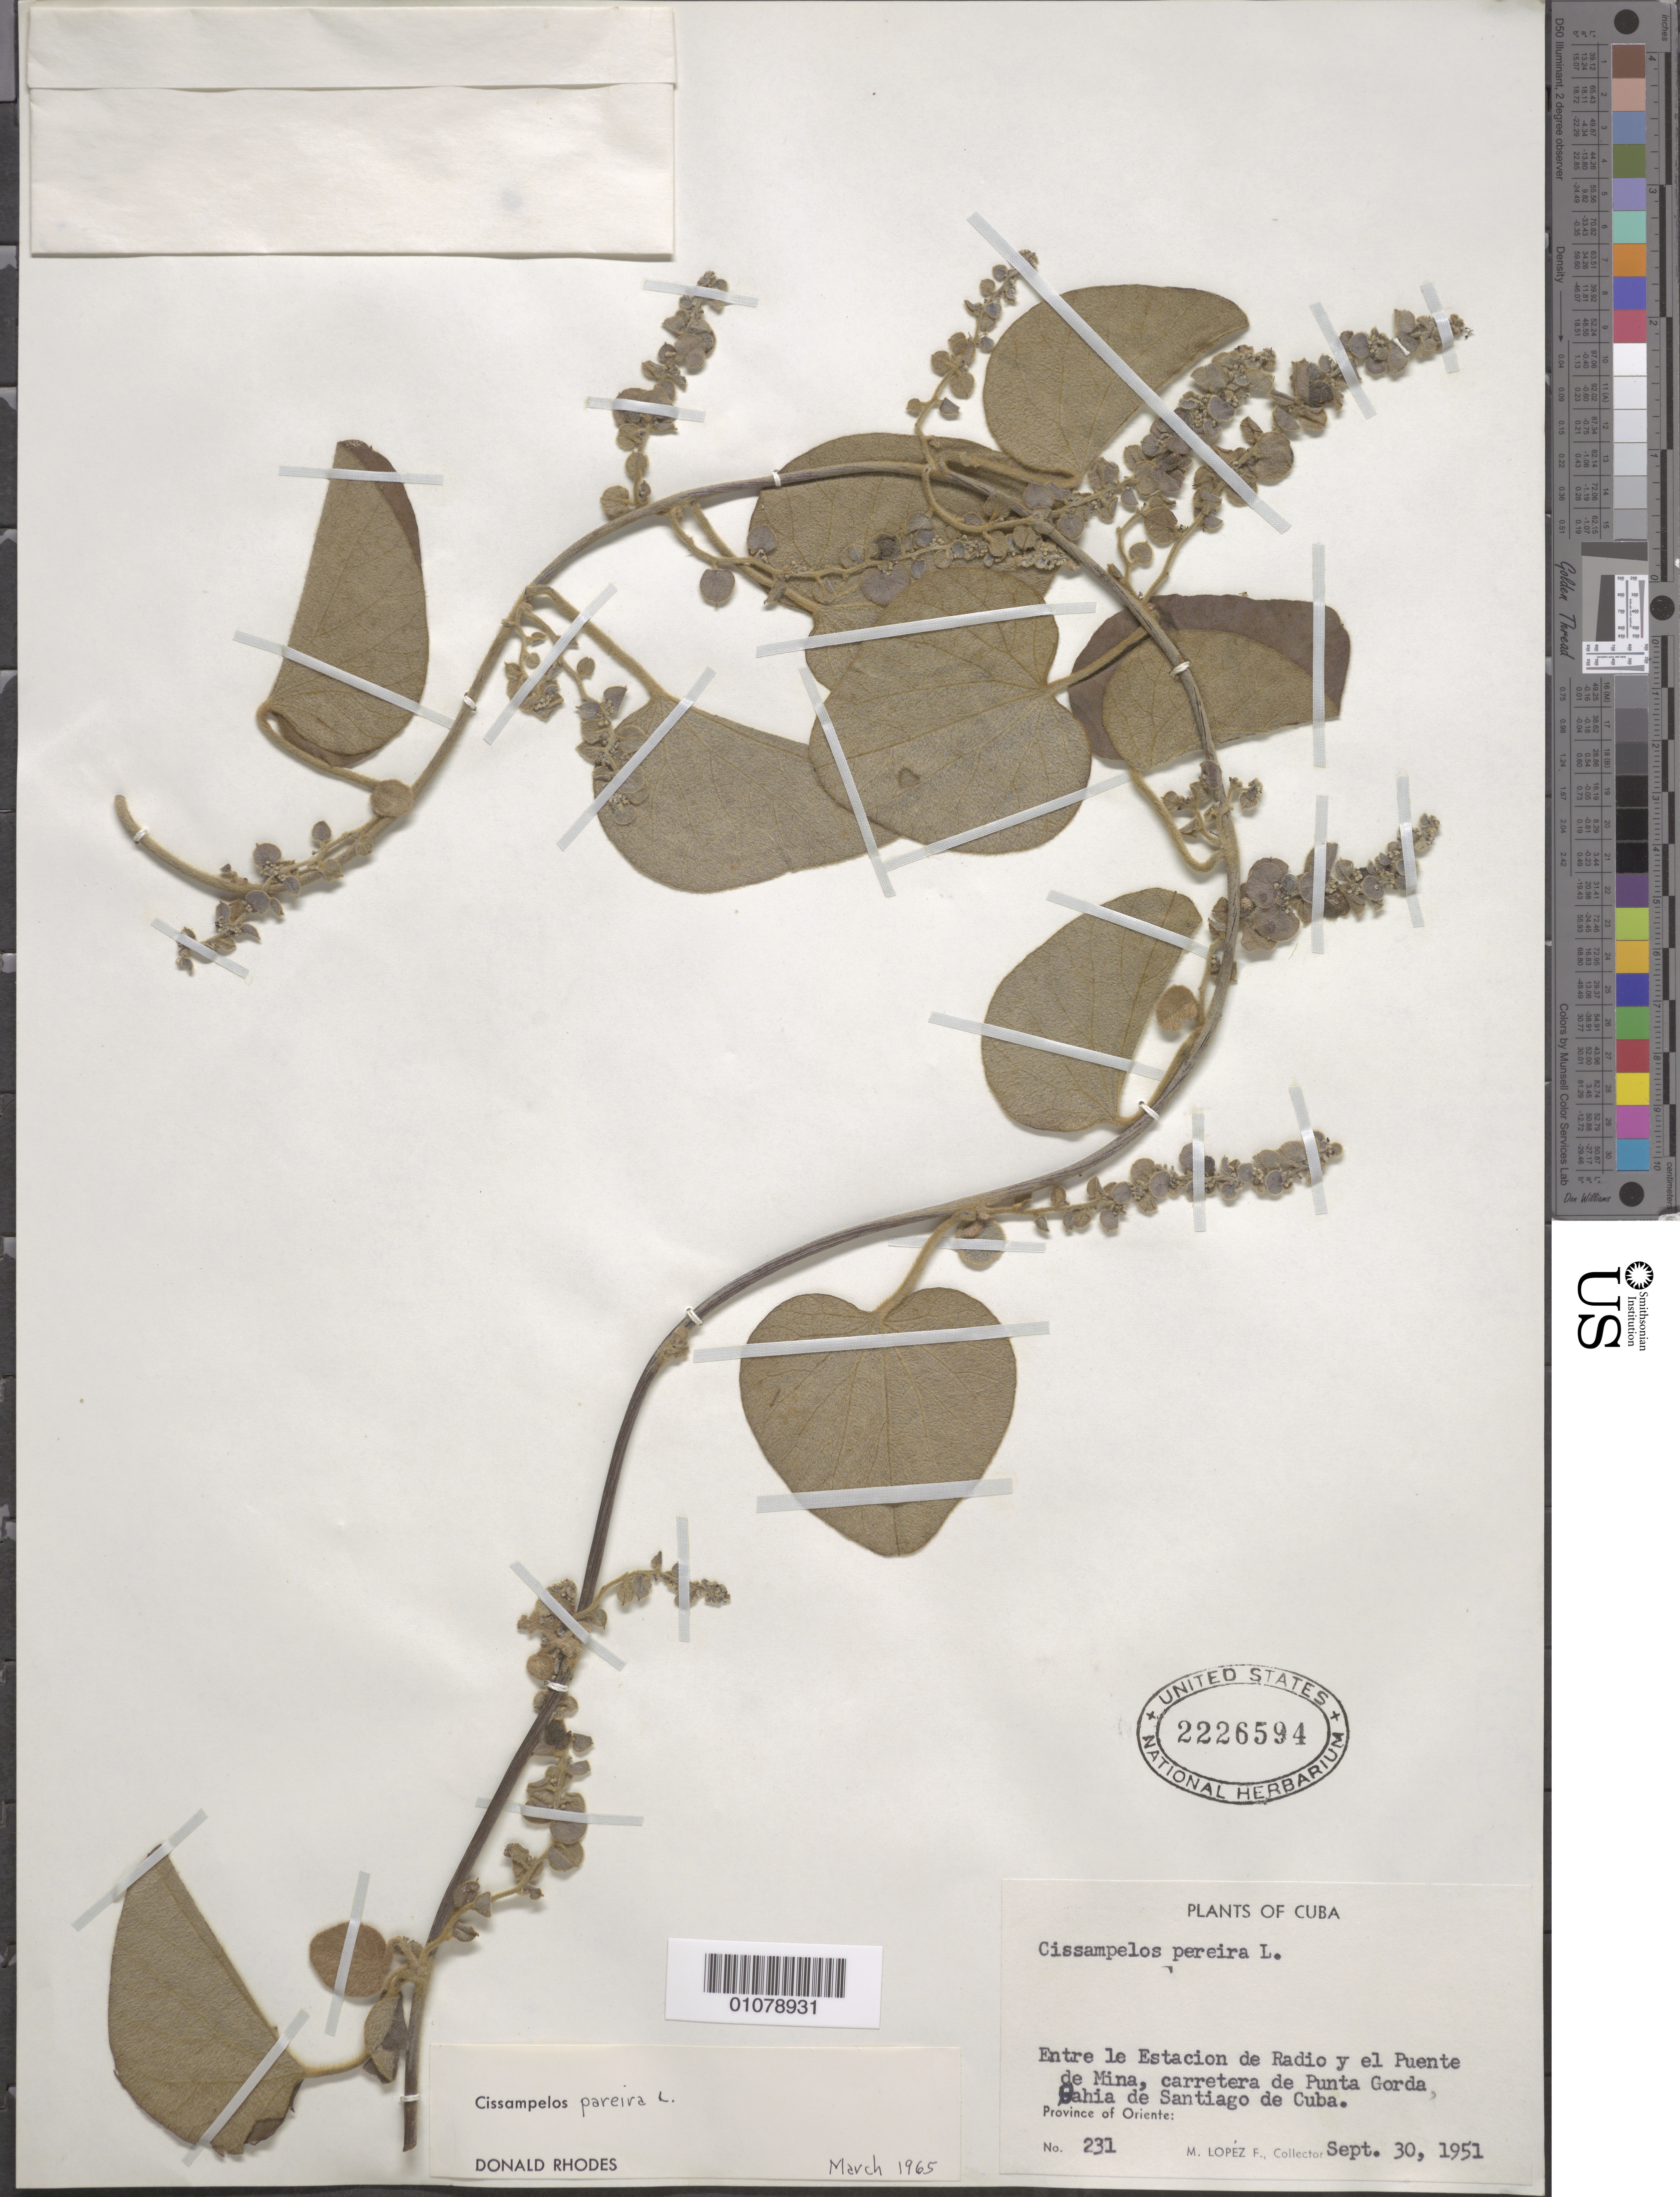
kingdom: Plantae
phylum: Tracheophyta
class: Magnoliopsida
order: Ranunculales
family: Menispermaceae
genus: Cissampelos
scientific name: Cissampelos pareira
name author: L.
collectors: M. López Figueiras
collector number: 231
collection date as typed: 30 Sep 1951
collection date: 1951-09-30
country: Cuba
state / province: Santiago de Cuba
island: Cuba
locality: Oriente, Santiago de Cuba, carretera de Punta Gorda, Entre le Estacion de Radio y el Puente de Mina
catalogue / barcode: US 2226594